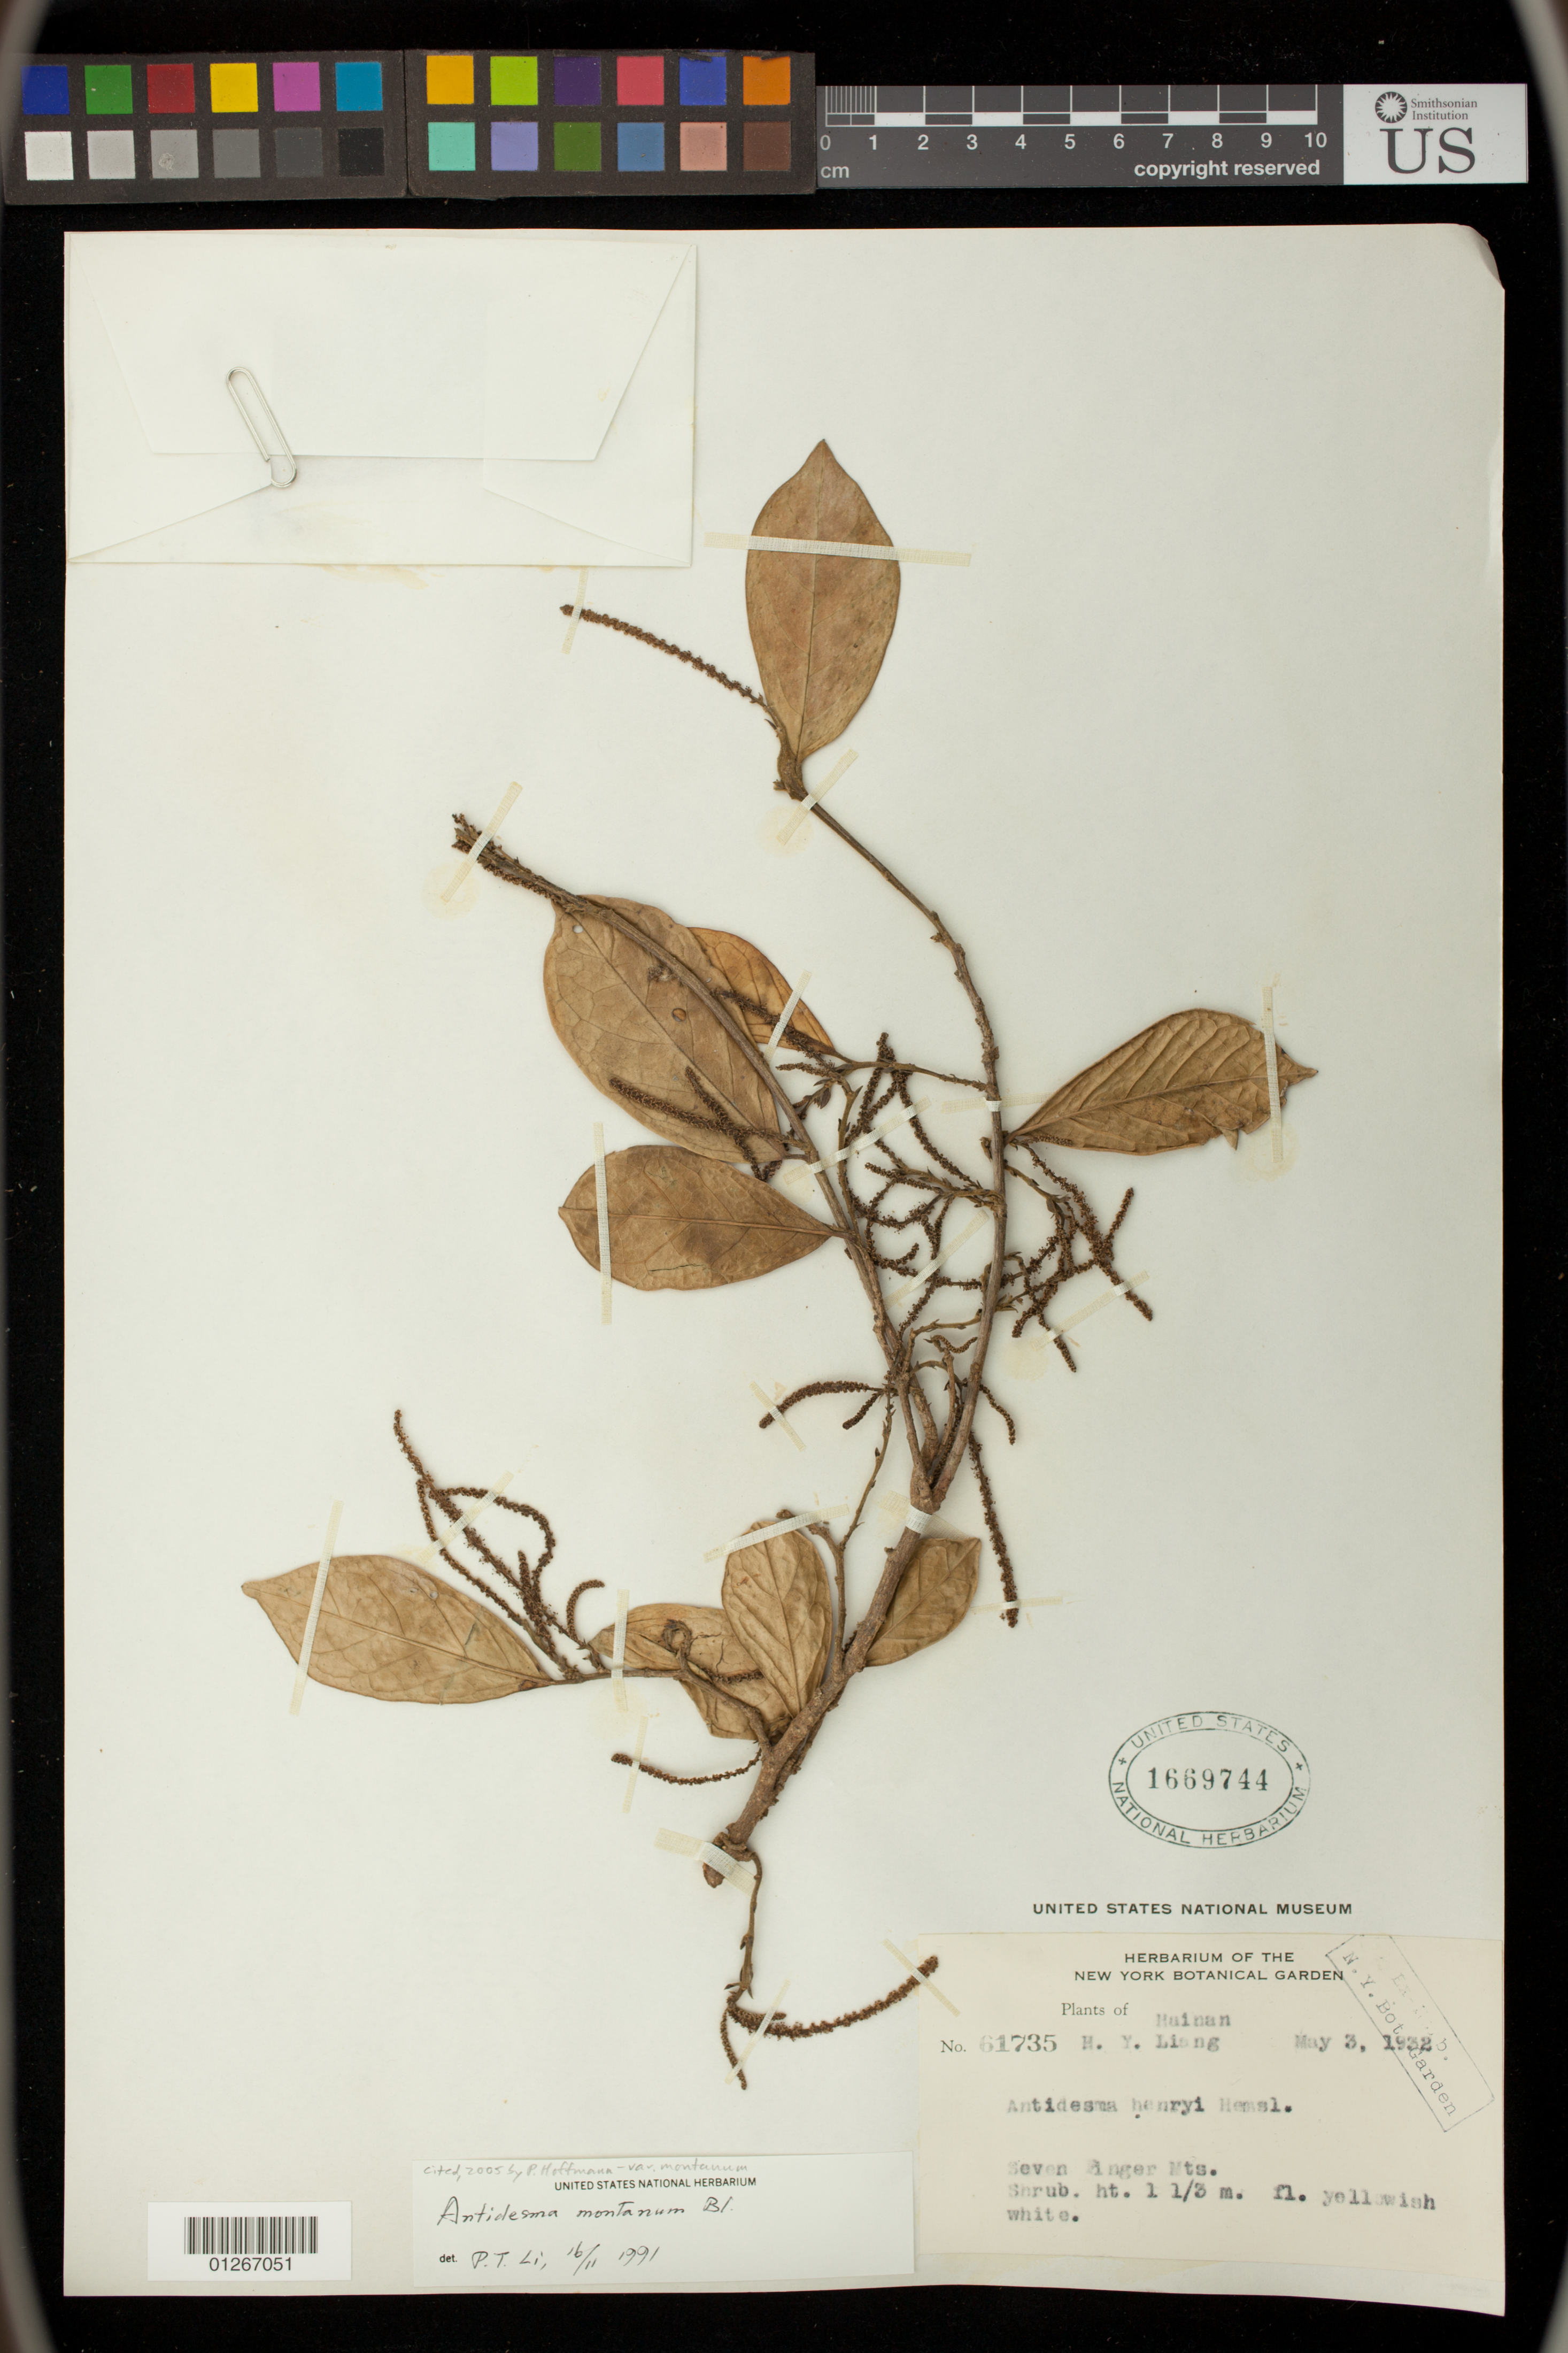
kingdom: Plantae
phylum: Tracheophyta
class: Magnoliopsida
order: Malpighiales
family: Phyllanthaceae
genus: Antidesma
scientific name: Antidesma montanum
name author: Blume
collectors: H. Y. Liang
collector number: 61735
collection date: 1932-05-03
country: China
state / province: Hainan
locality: Seven Finger Mts.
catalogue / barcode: US 1669744